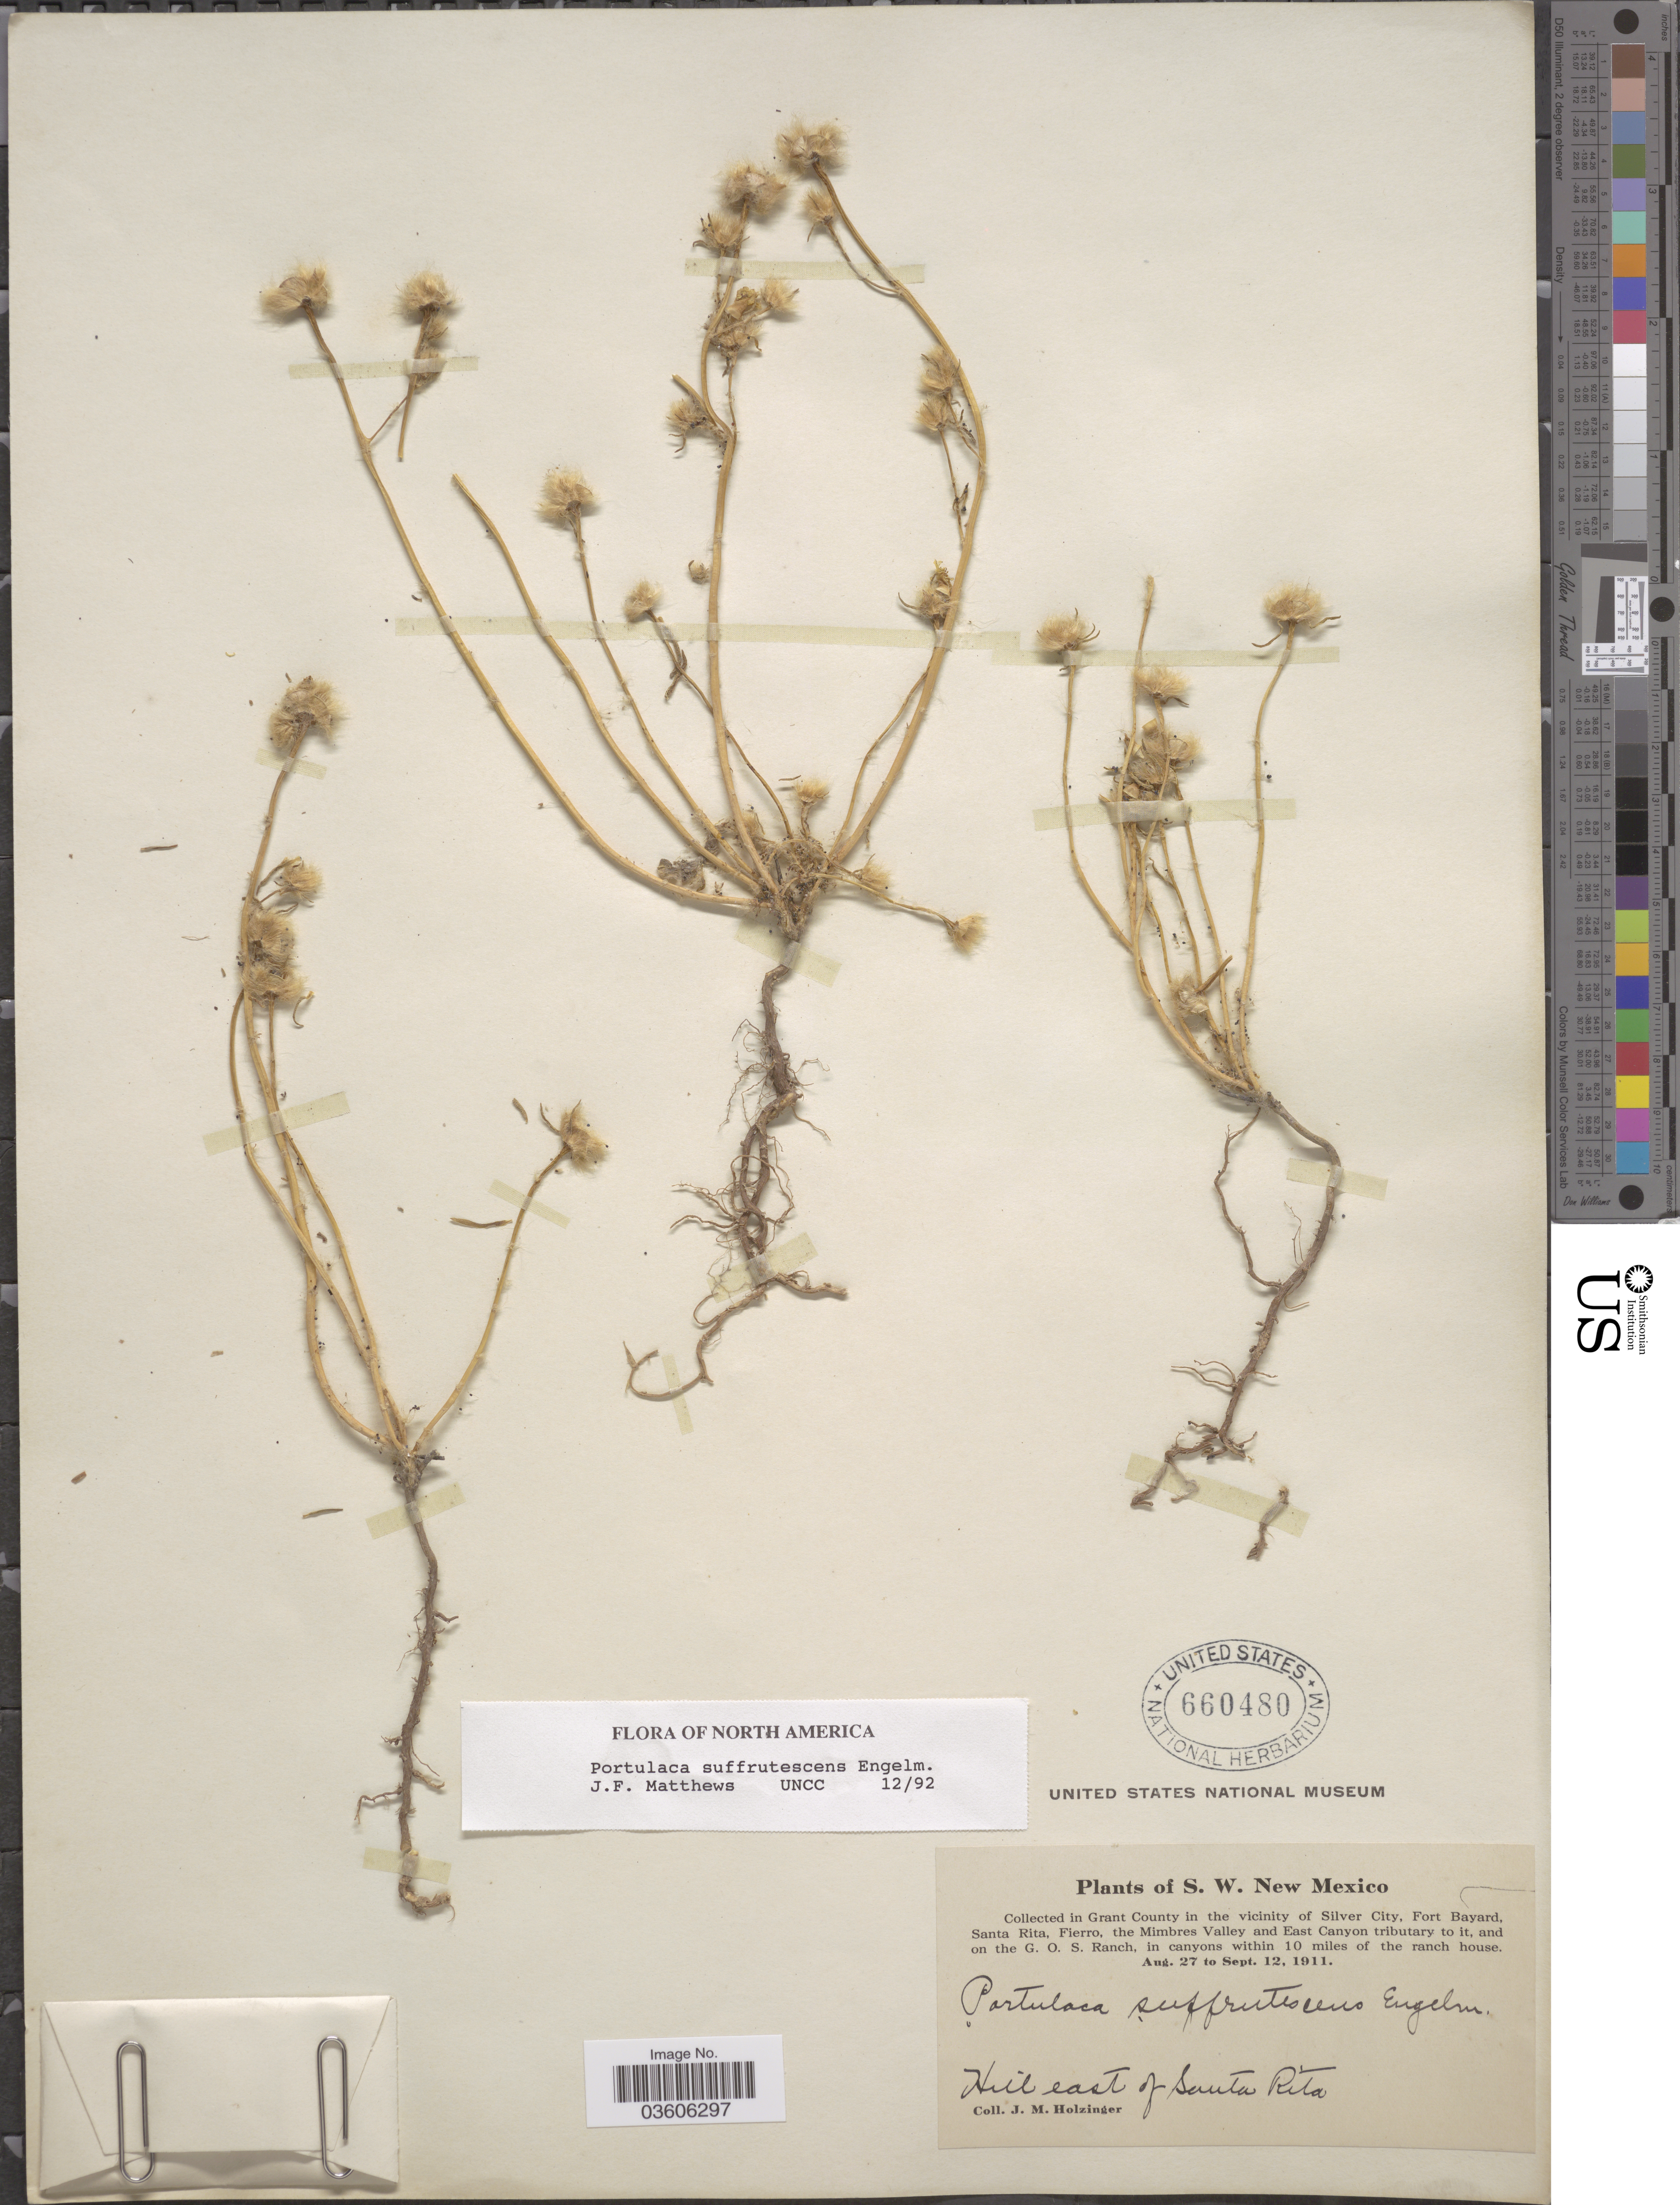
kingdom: Plantae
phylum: Tracheophyta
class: Magnoliopsida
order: Caryophyllales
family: Portulacaceae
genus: Portulaca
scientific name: Portulaca suffrutescens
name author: Engelm.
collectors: J. M. Holzinger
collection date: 1911-08-27/1911-09-12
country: United States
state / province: New Mexico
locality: S. W. New Mexico. In Grant County. Hill east of Santa Rita.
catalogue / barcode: US 660480